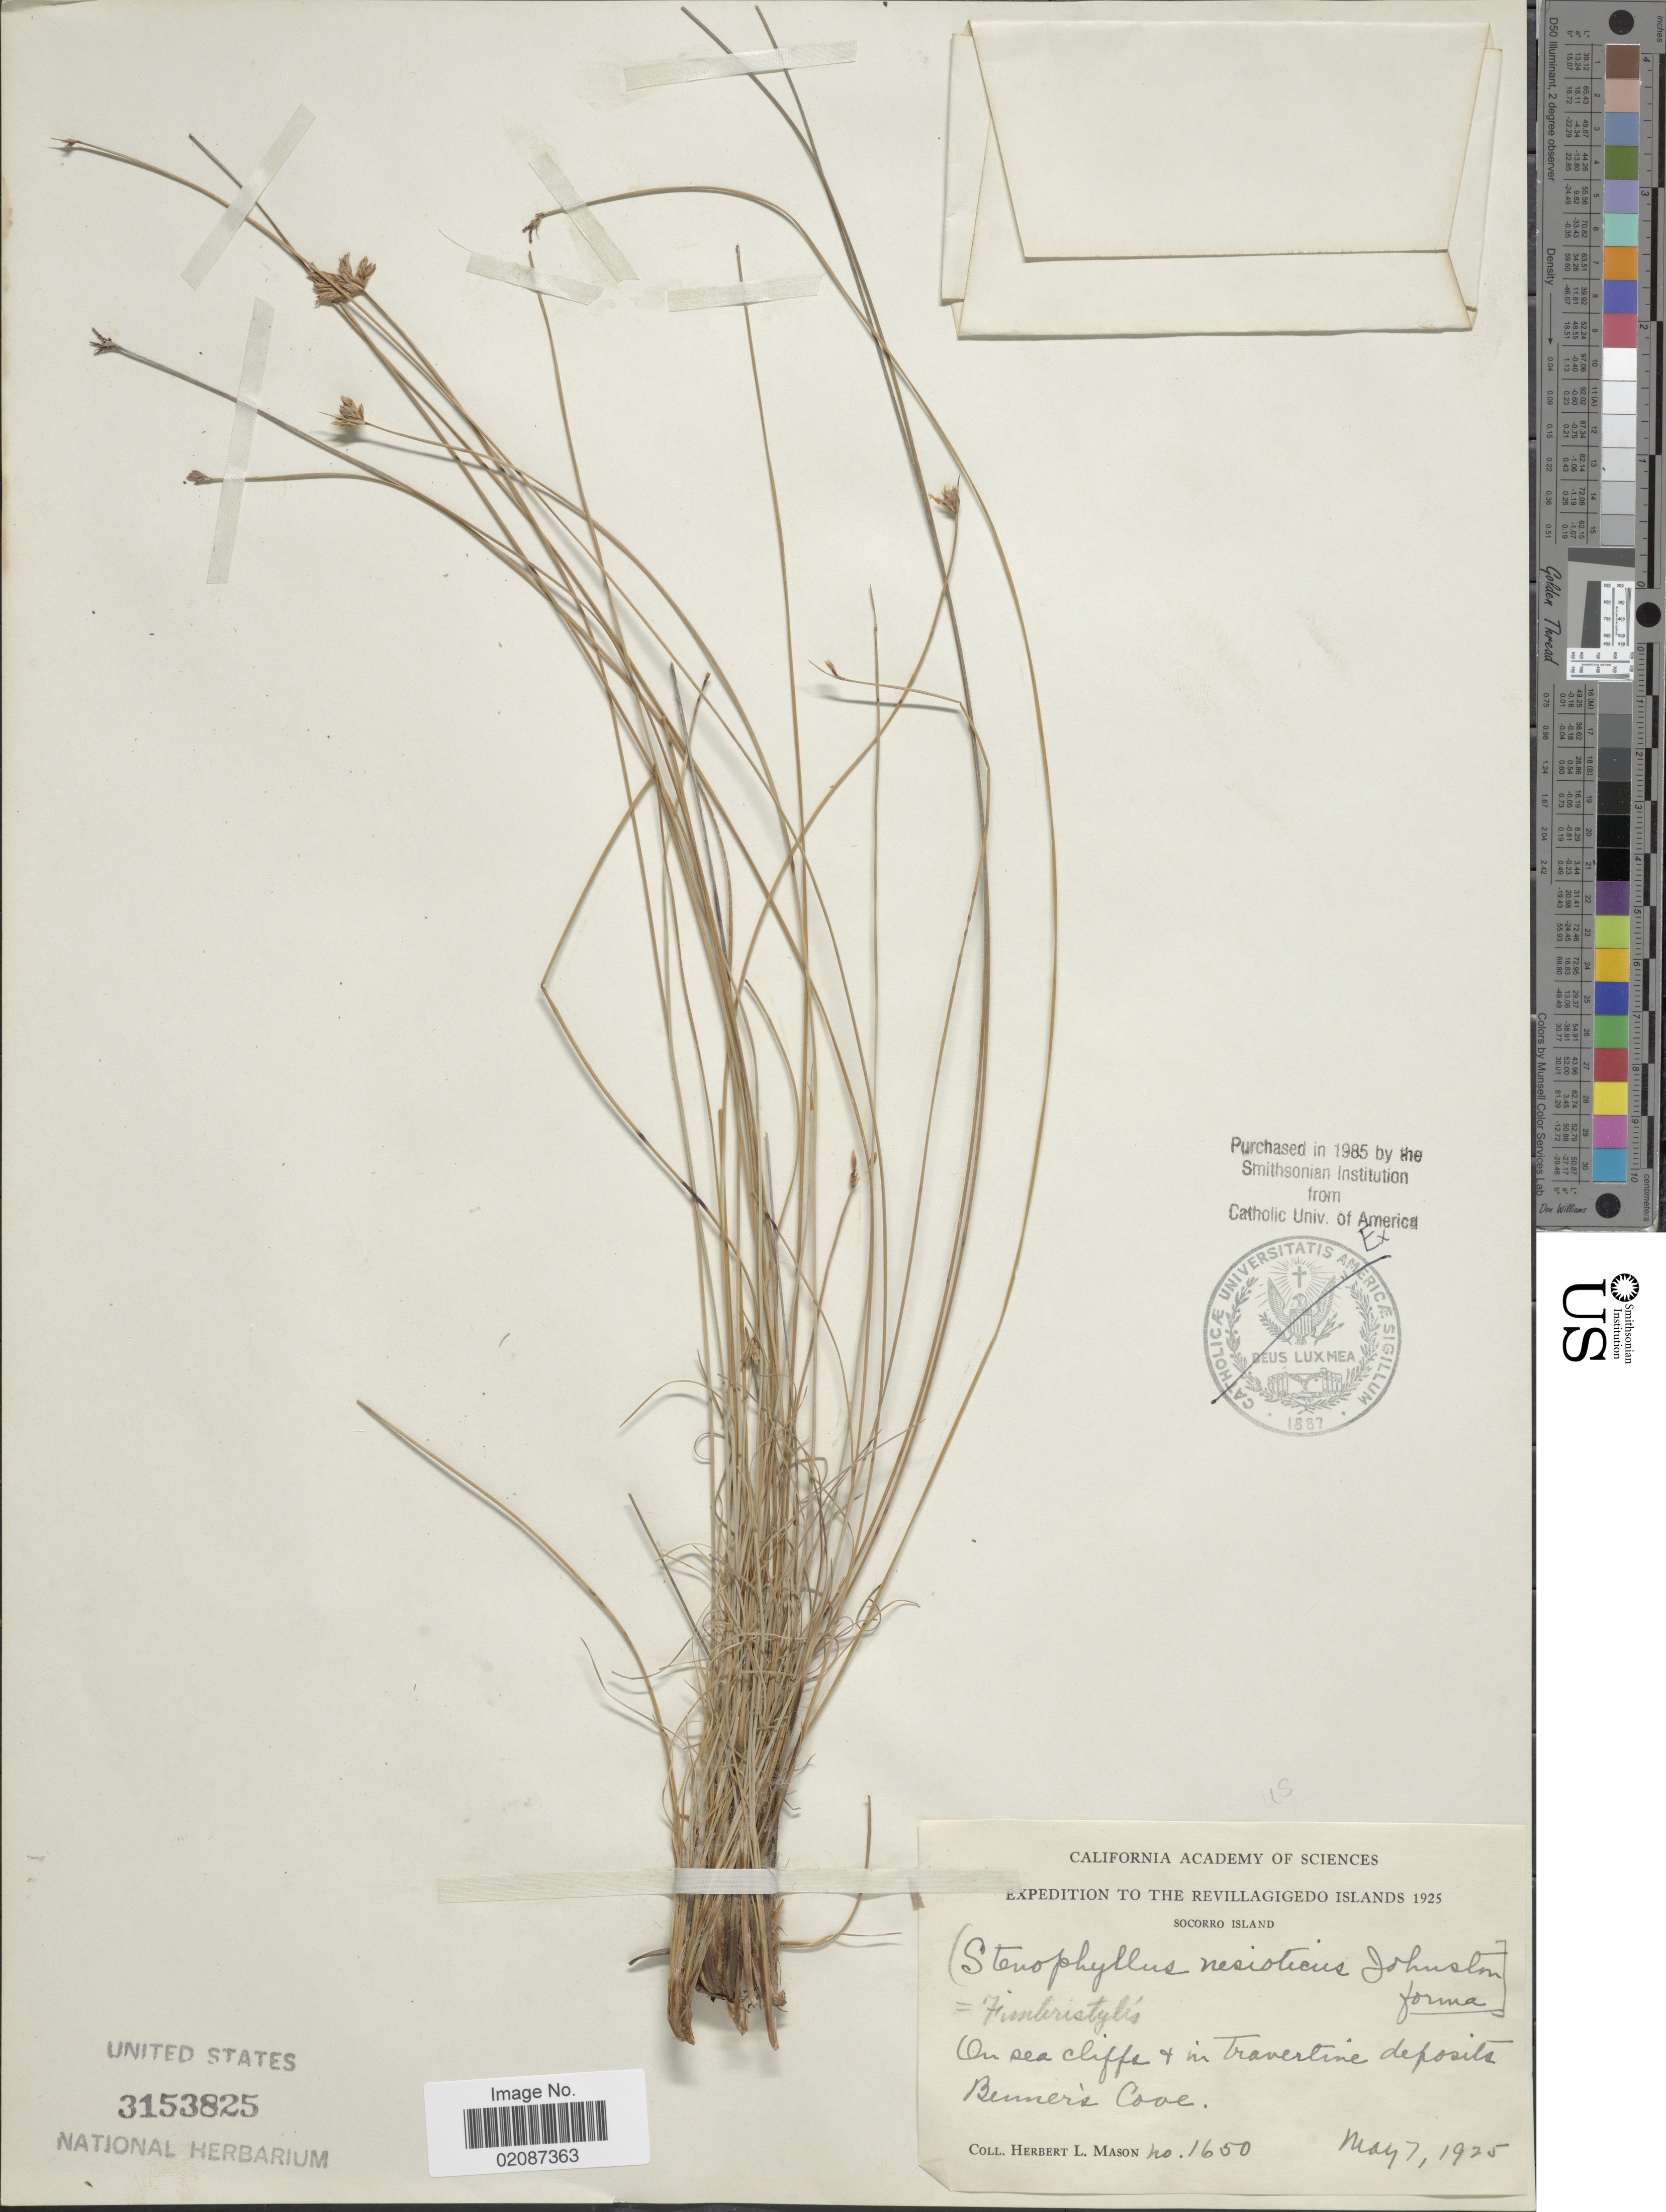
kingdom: Plantae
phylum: Tracheophyta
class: Liliopsida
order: Poales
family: Cyperaceae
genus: Bulbostylis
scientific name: Bulbostylis nesiotica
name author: (I.M. Johnst.) Fernald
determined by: Strong, Mark T., (BOT), Smithsonian Institution - National Museum of Natural History (UNITED STATES)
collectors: H. L. Mason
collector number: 1650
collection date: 1925-05-07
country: Mexico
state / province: Colima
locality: Revillagigedo Islands, Socorro Island, on sea cliffs + in travertine deposits, Benner's Cove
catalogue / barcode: US 3153825